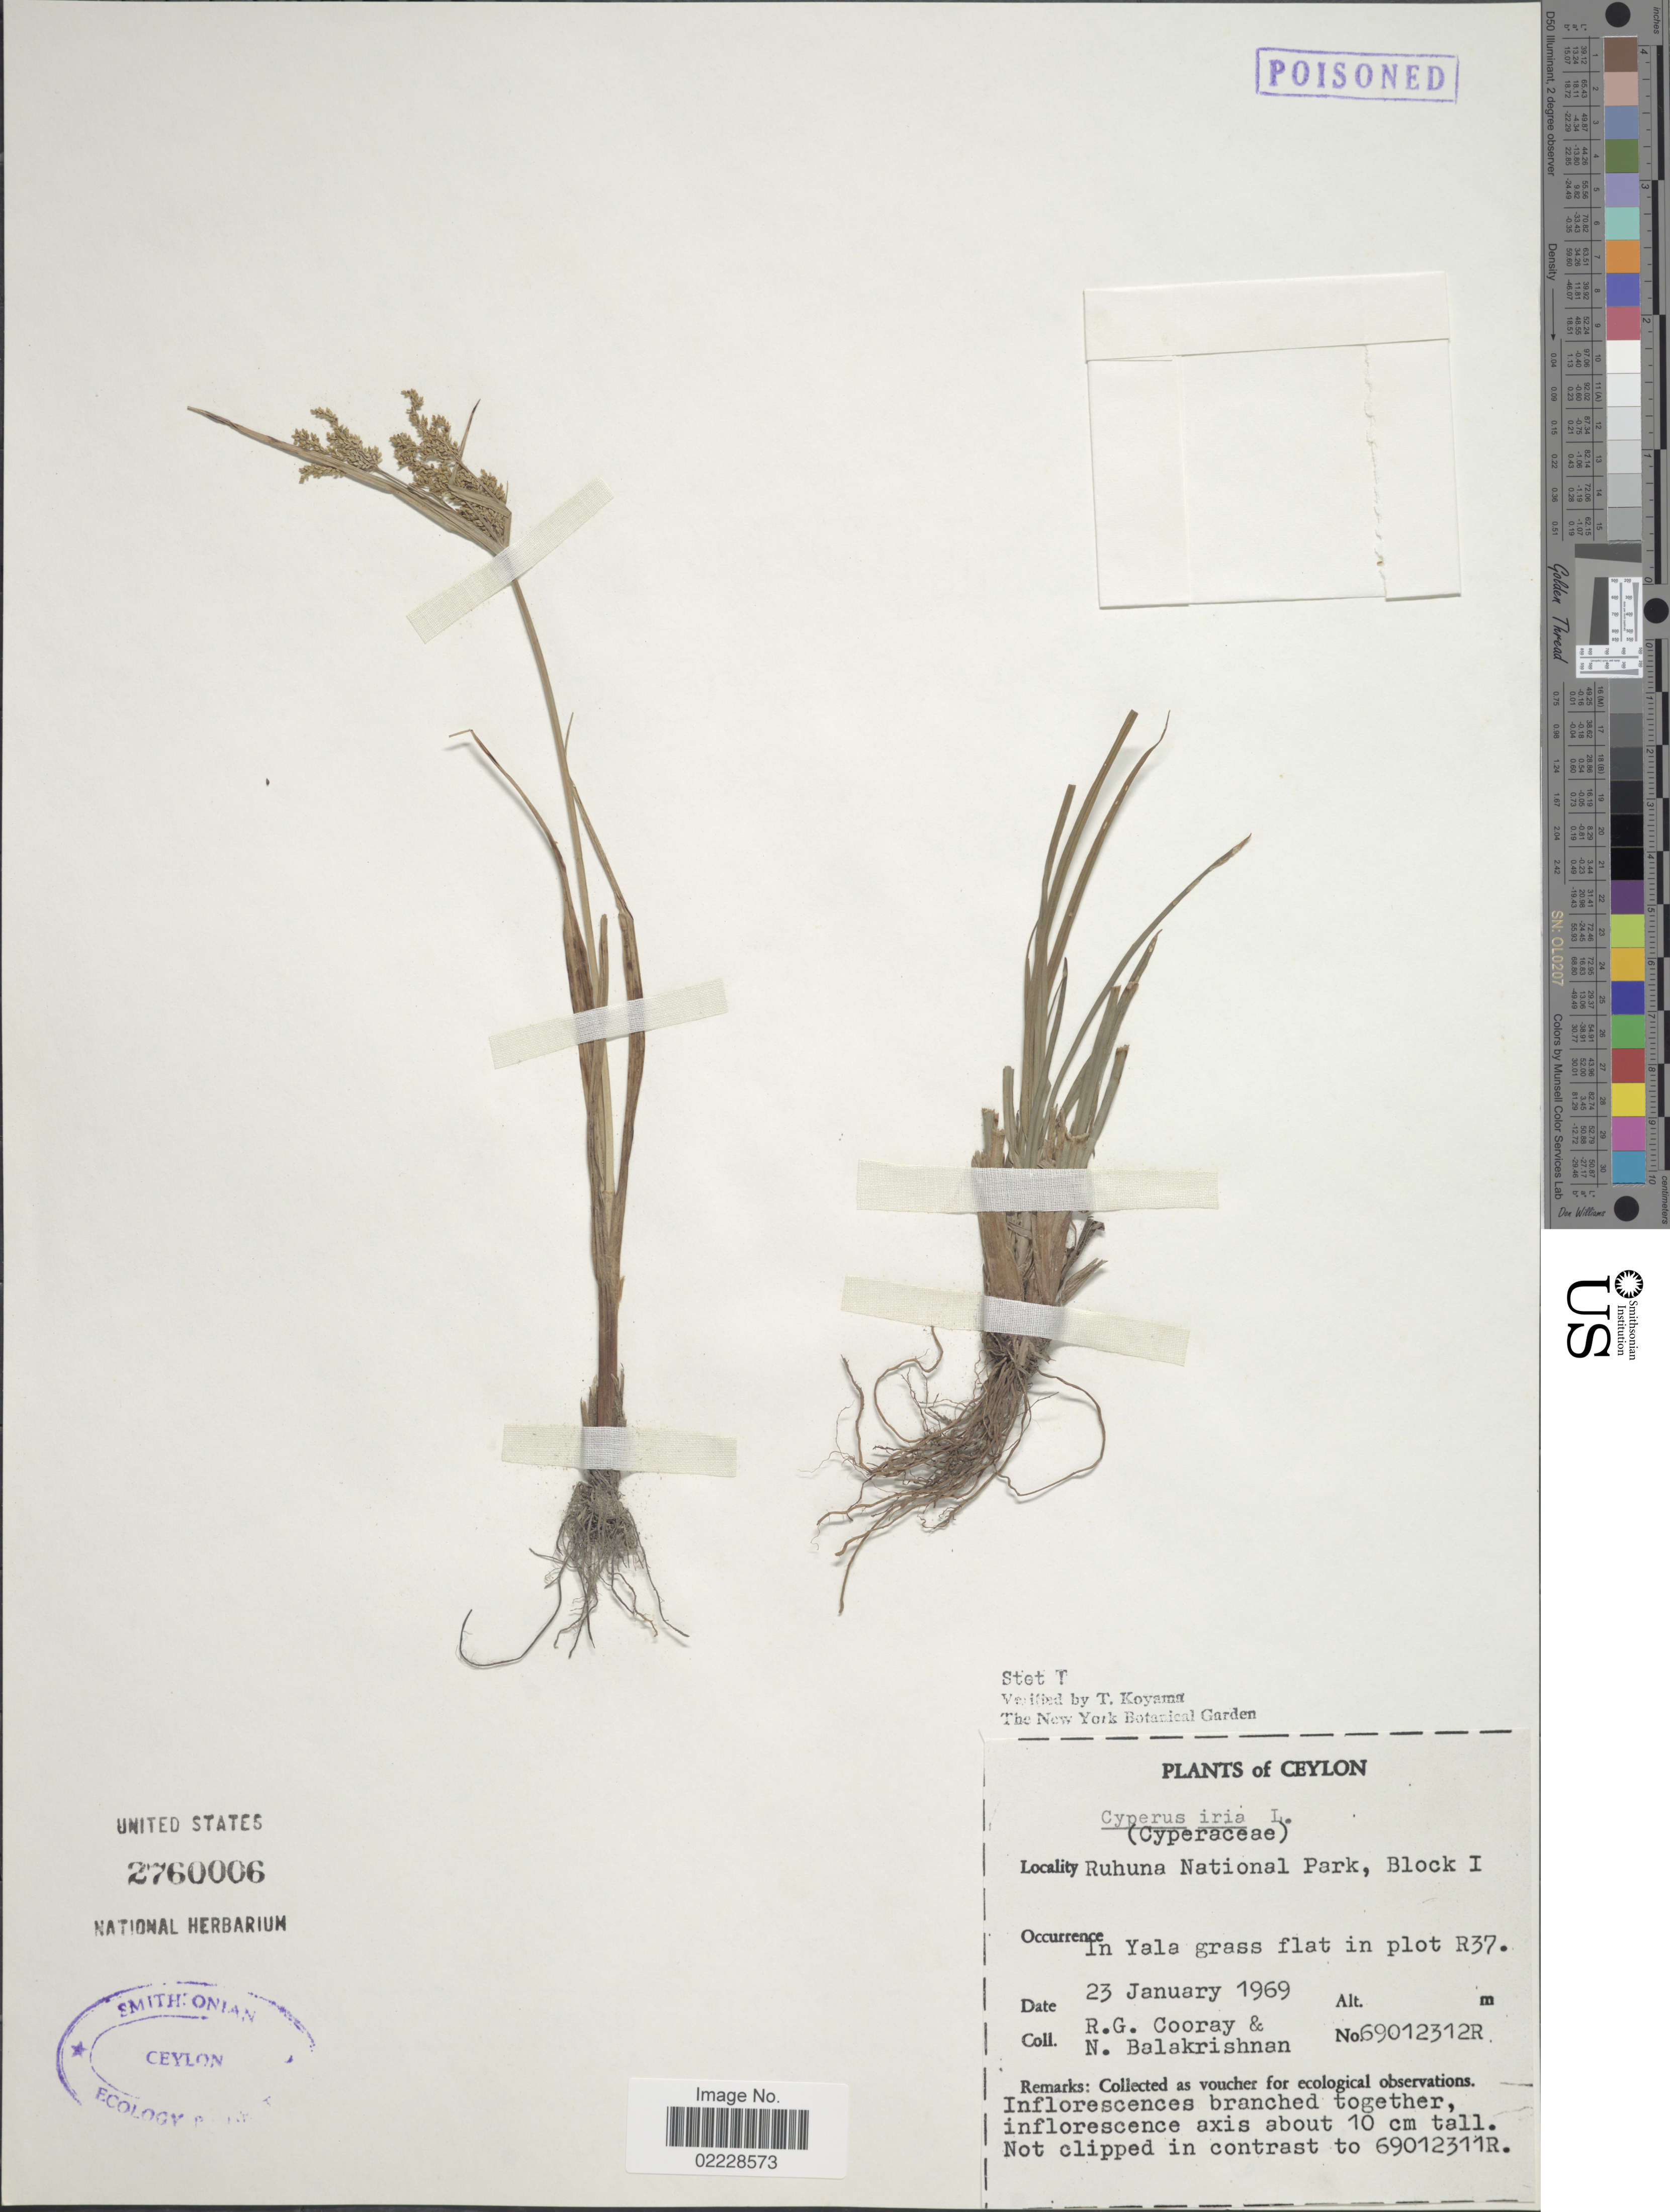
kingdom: Plantae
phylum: Tracheophyta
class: Liliopsida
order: Poales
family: Cyperaceae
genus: Cyperus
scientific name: Cyperus iria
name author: L.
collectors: R. Cooray & N. Balakrishnan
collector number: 69012312R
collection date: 1969-01-23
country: Sri Lanka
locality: Ceylon, Ruhuna National Park, Block I. In Yala grass flat in plot R37.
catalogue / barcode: US 2760006